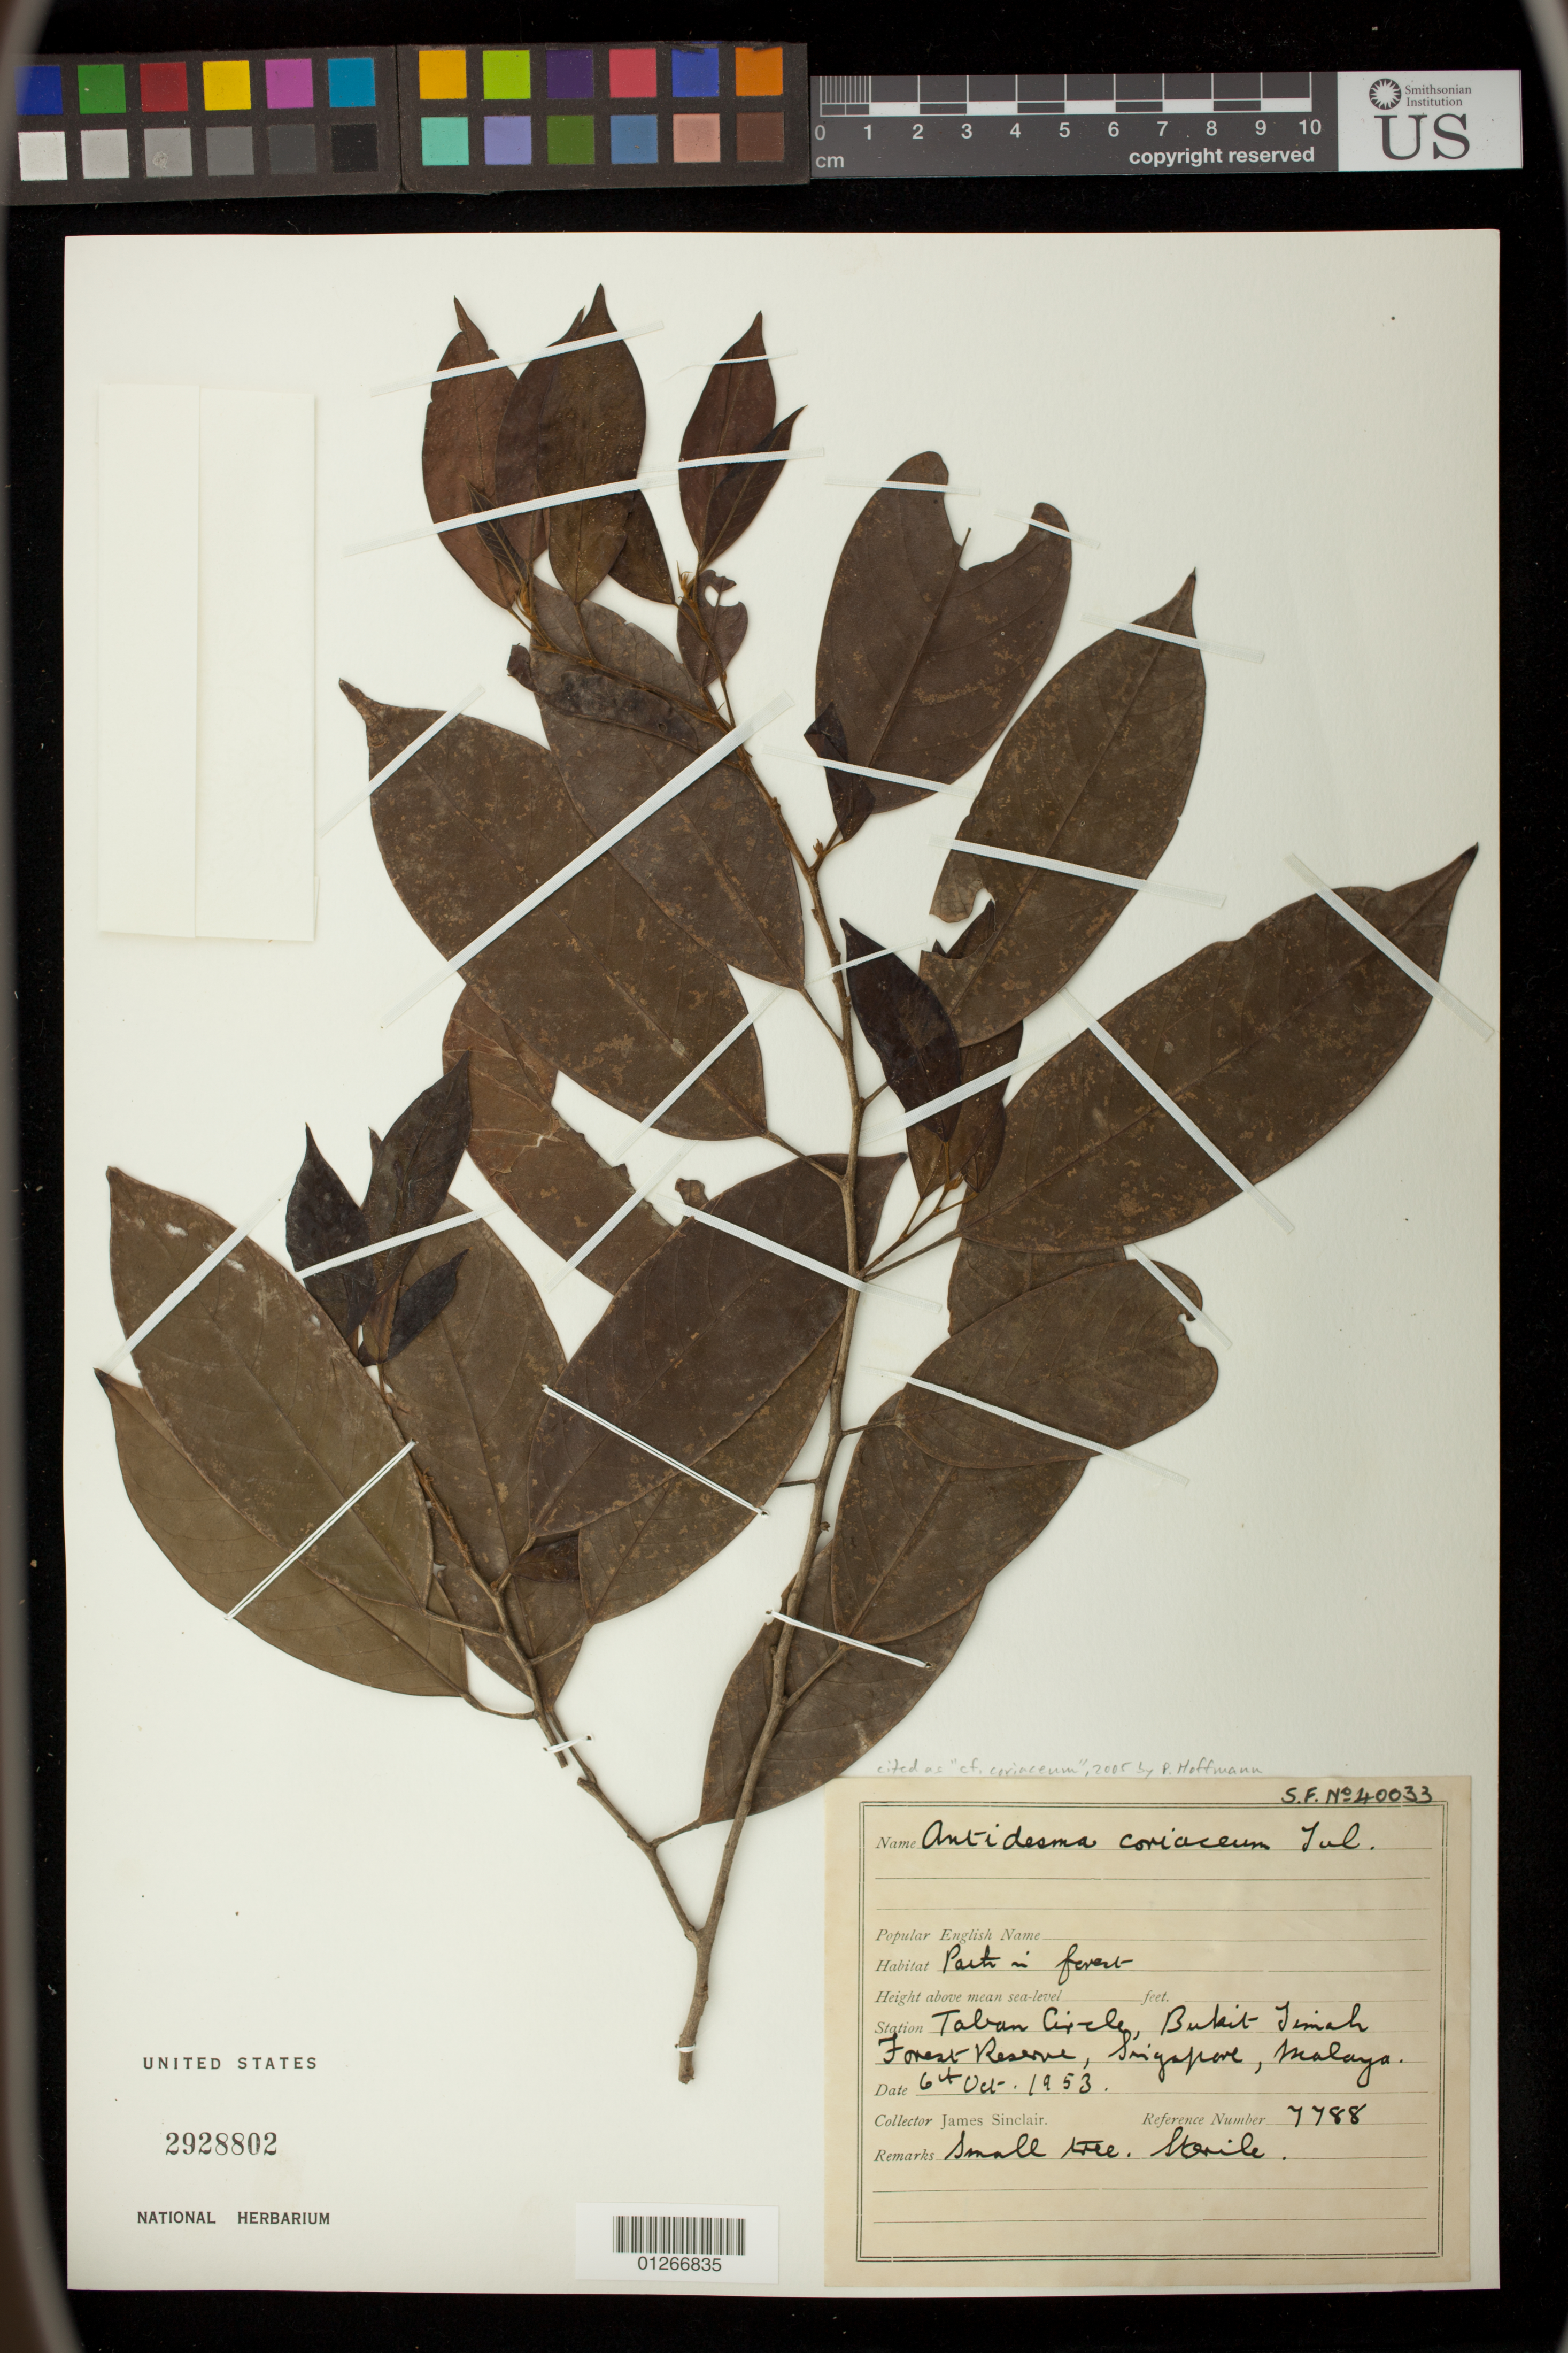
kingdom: Plantae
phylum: Tracheophyta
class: Magnoliopsida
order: Malpighiales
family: Phyllanthaceae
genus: Antidesma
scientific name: Antidesma coriaceum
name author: Tul.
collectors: J. Sinclair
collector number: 7788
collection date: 1953-10-06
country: Singapore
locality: Taban Circle, Bukit-Timah Forest Reserve, Singapore, Malaya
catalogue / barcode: US 2928802